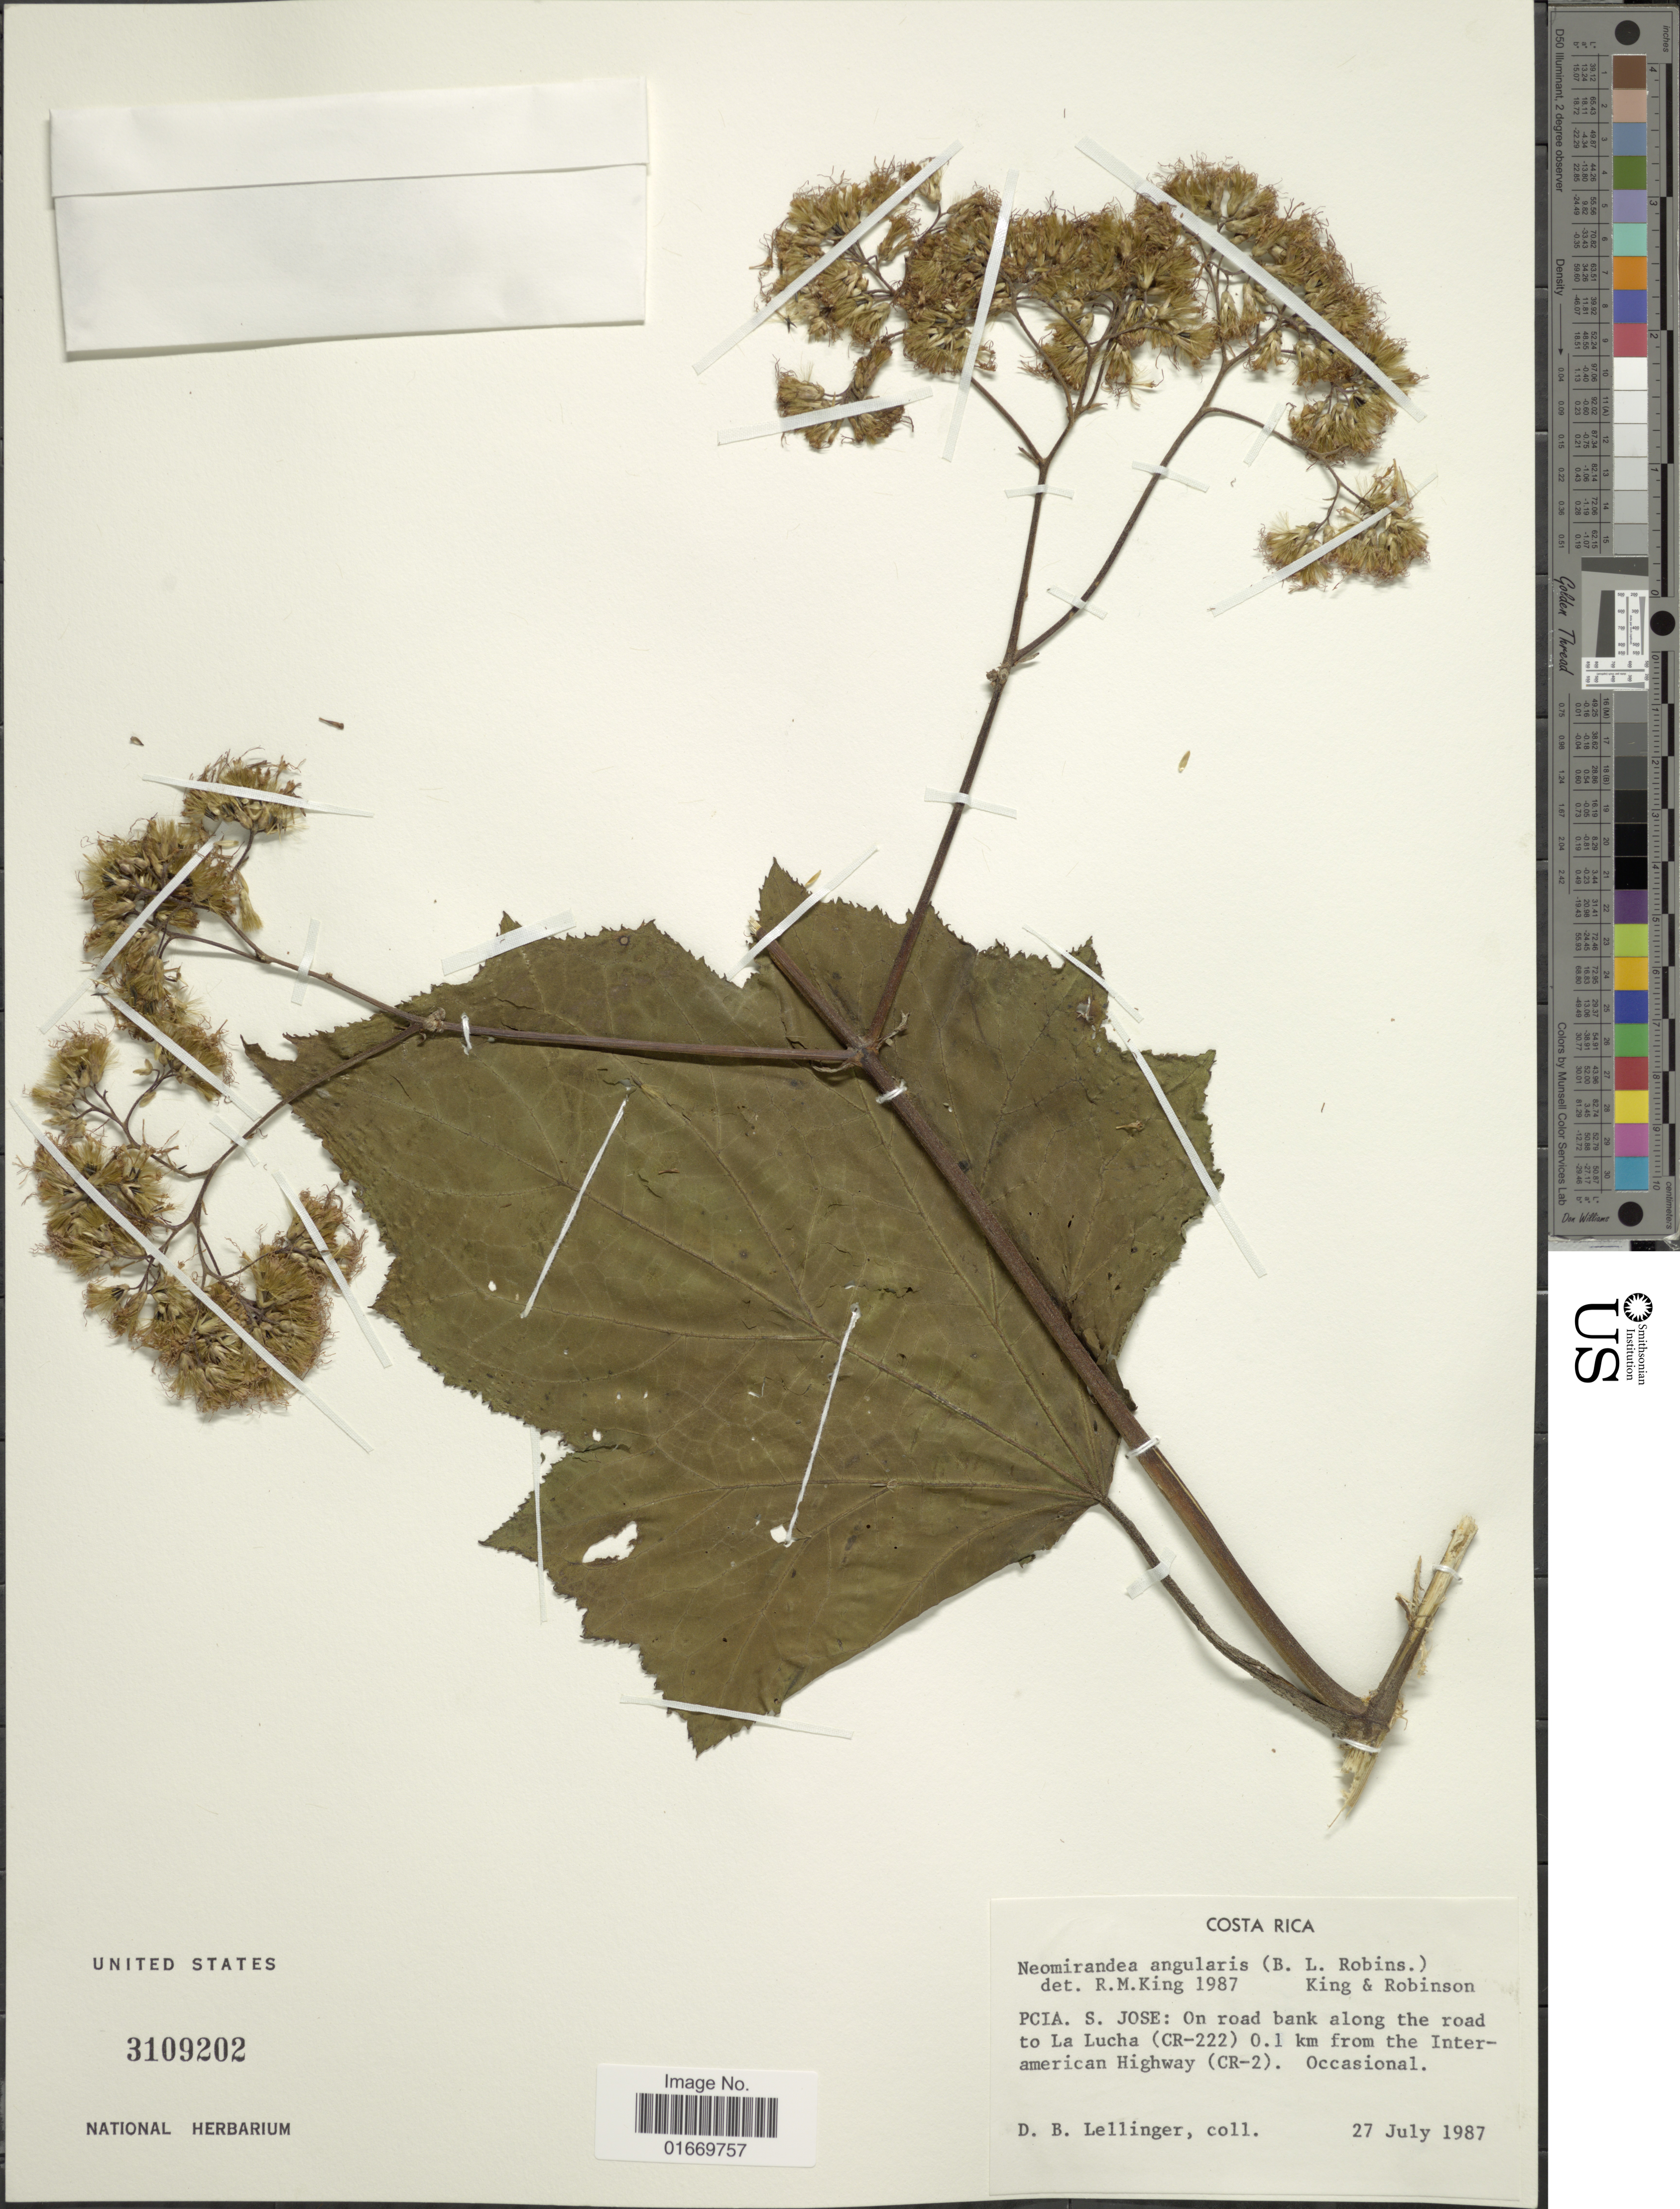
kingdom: Plantae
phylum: Tracheophyta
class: Magnoliopsida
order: Asterales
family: Asteraceae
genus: Neomirandea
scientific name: Neomirandea angularis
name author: (B.L. Rob.) R.M. King & H. Rob.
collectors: D. B. Lellinger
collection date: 1987-07-27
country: Costa Rica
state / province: San José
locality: Costa Rica. Pcia. S. Jose: On road bank along the road to La Lucha (CR-222) 0.1 km from the Interamerican Highway (CR-2)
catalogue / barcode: US 3109202